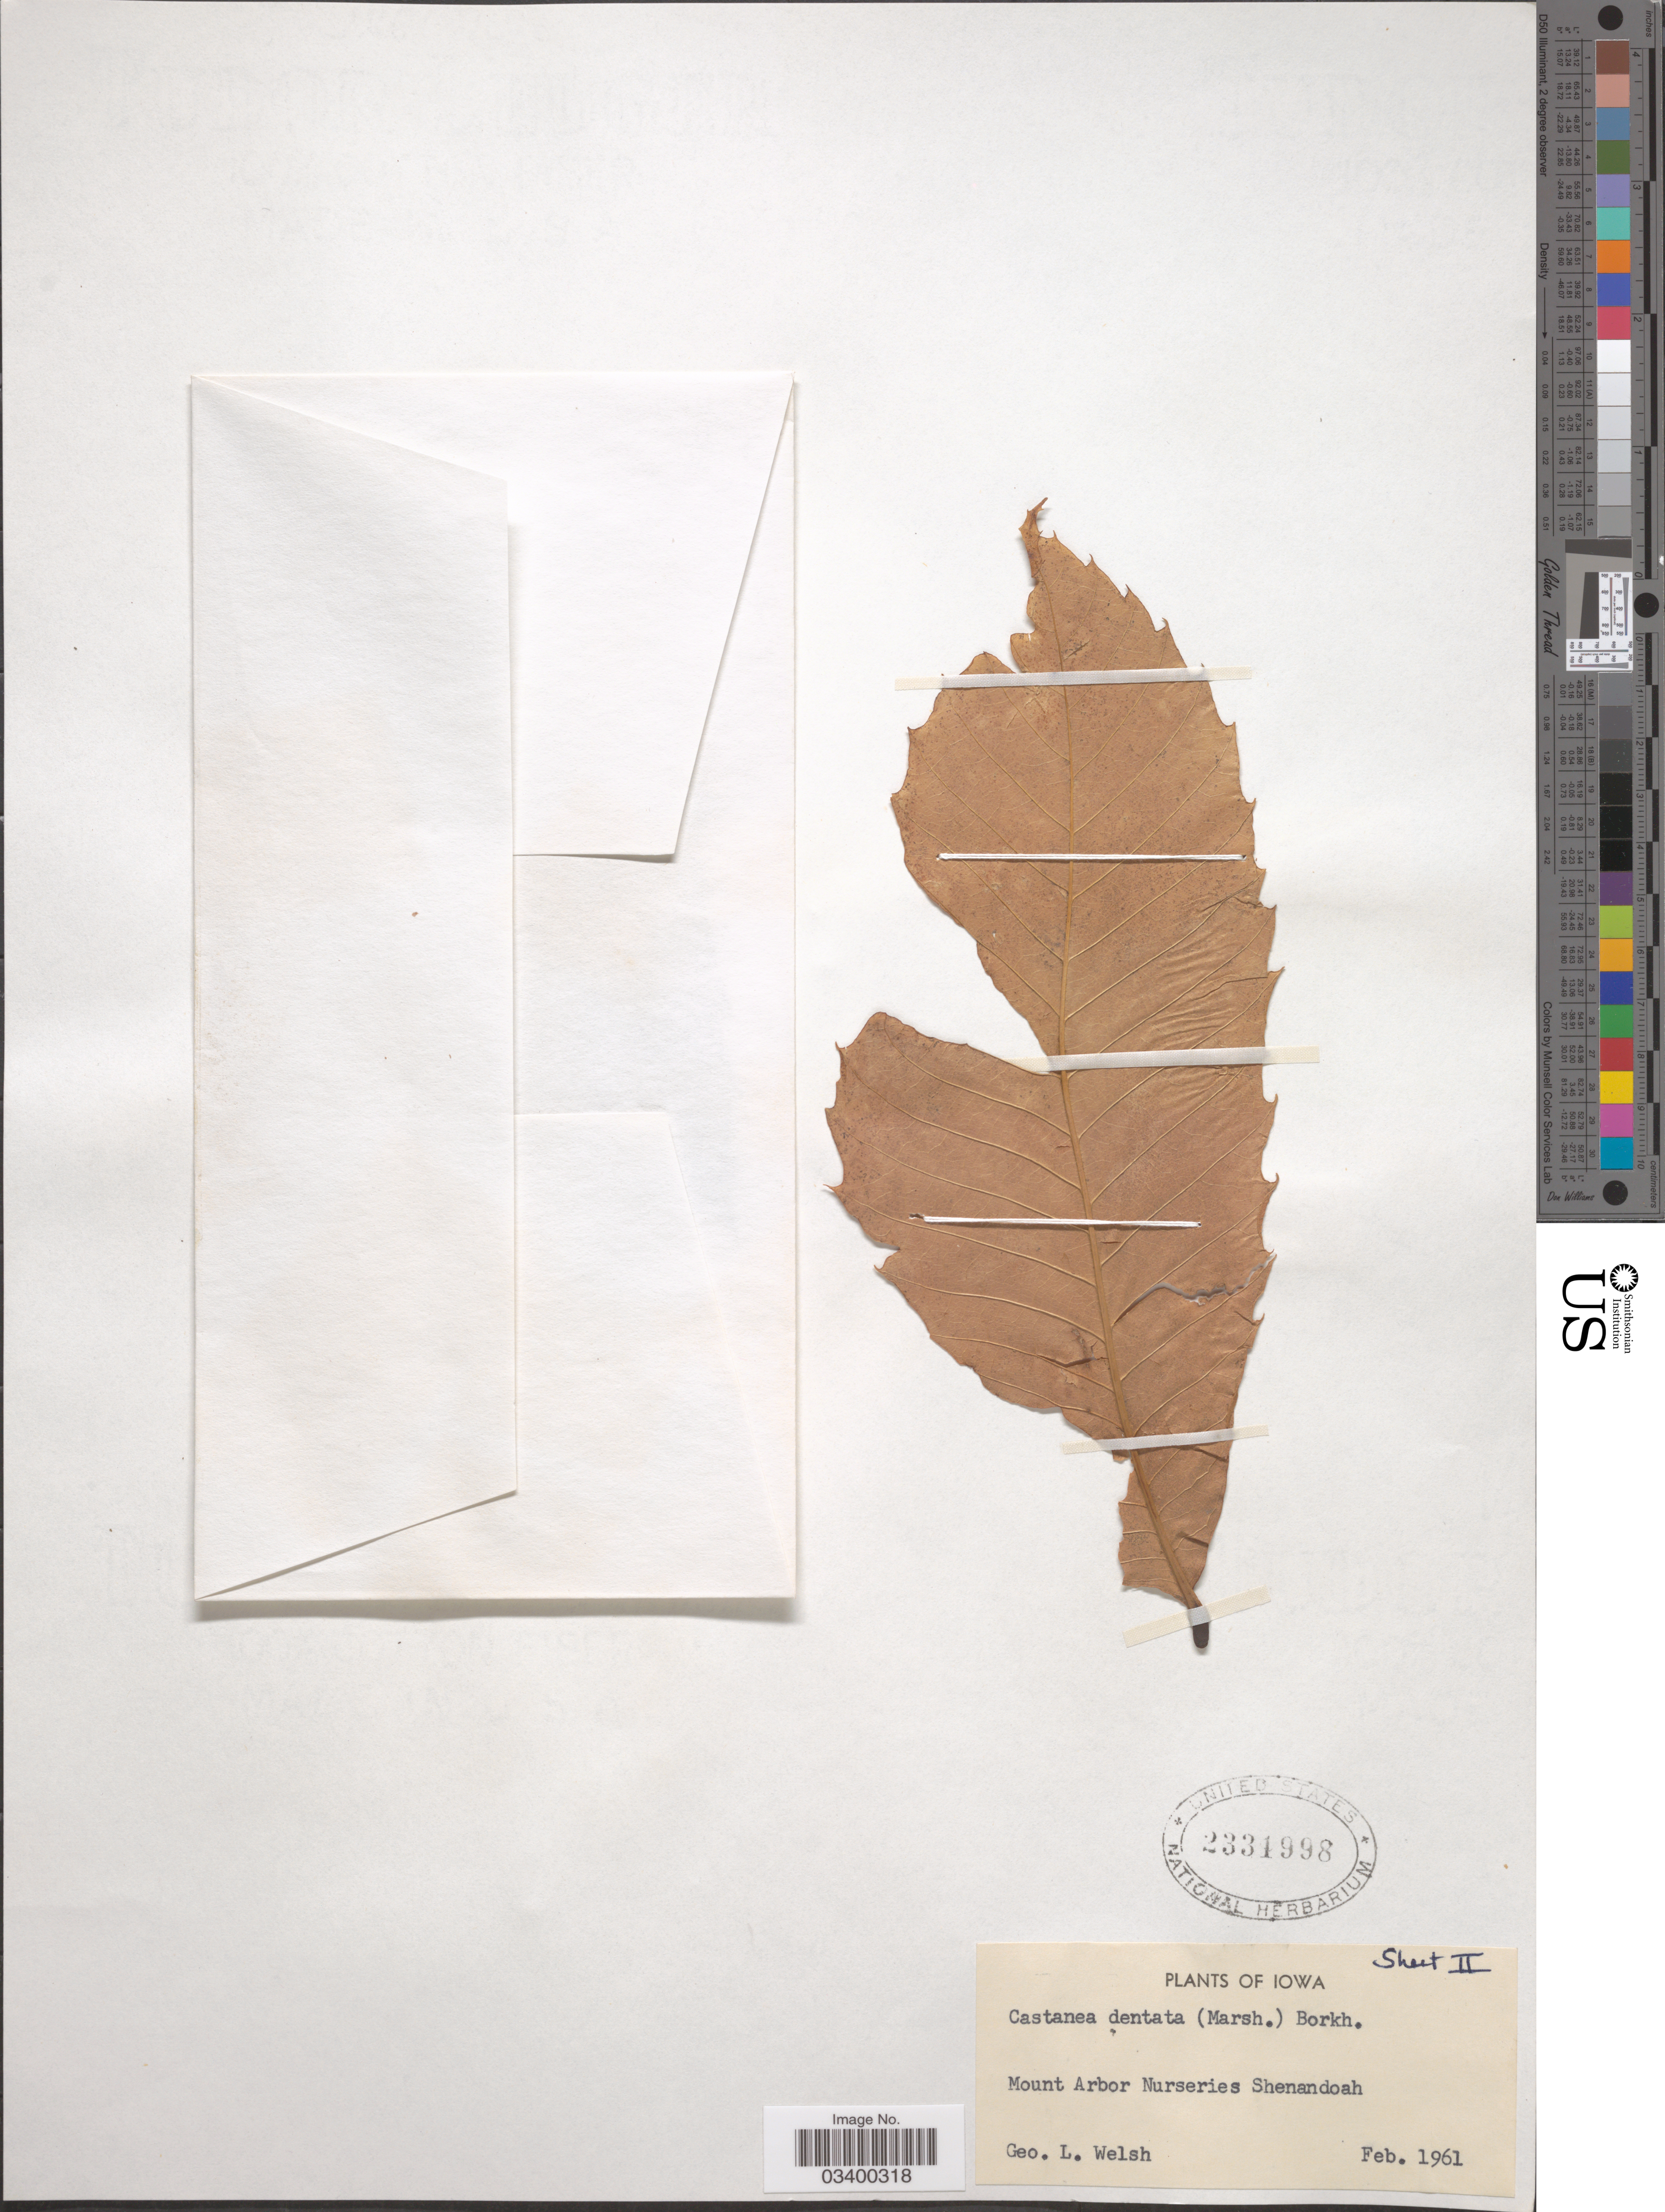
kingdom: Plantae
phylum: Tracheophyta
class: Magnoliopsida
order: Fagales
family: Fagaceae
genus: Castanea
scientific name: Castanea dentata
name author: (Marshall) Borkh.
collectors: G. Welsh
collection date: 1961-02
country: United States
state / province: Iowa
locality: Mount Arbor Nurseries Shenandoah.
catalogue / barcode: US 2331998